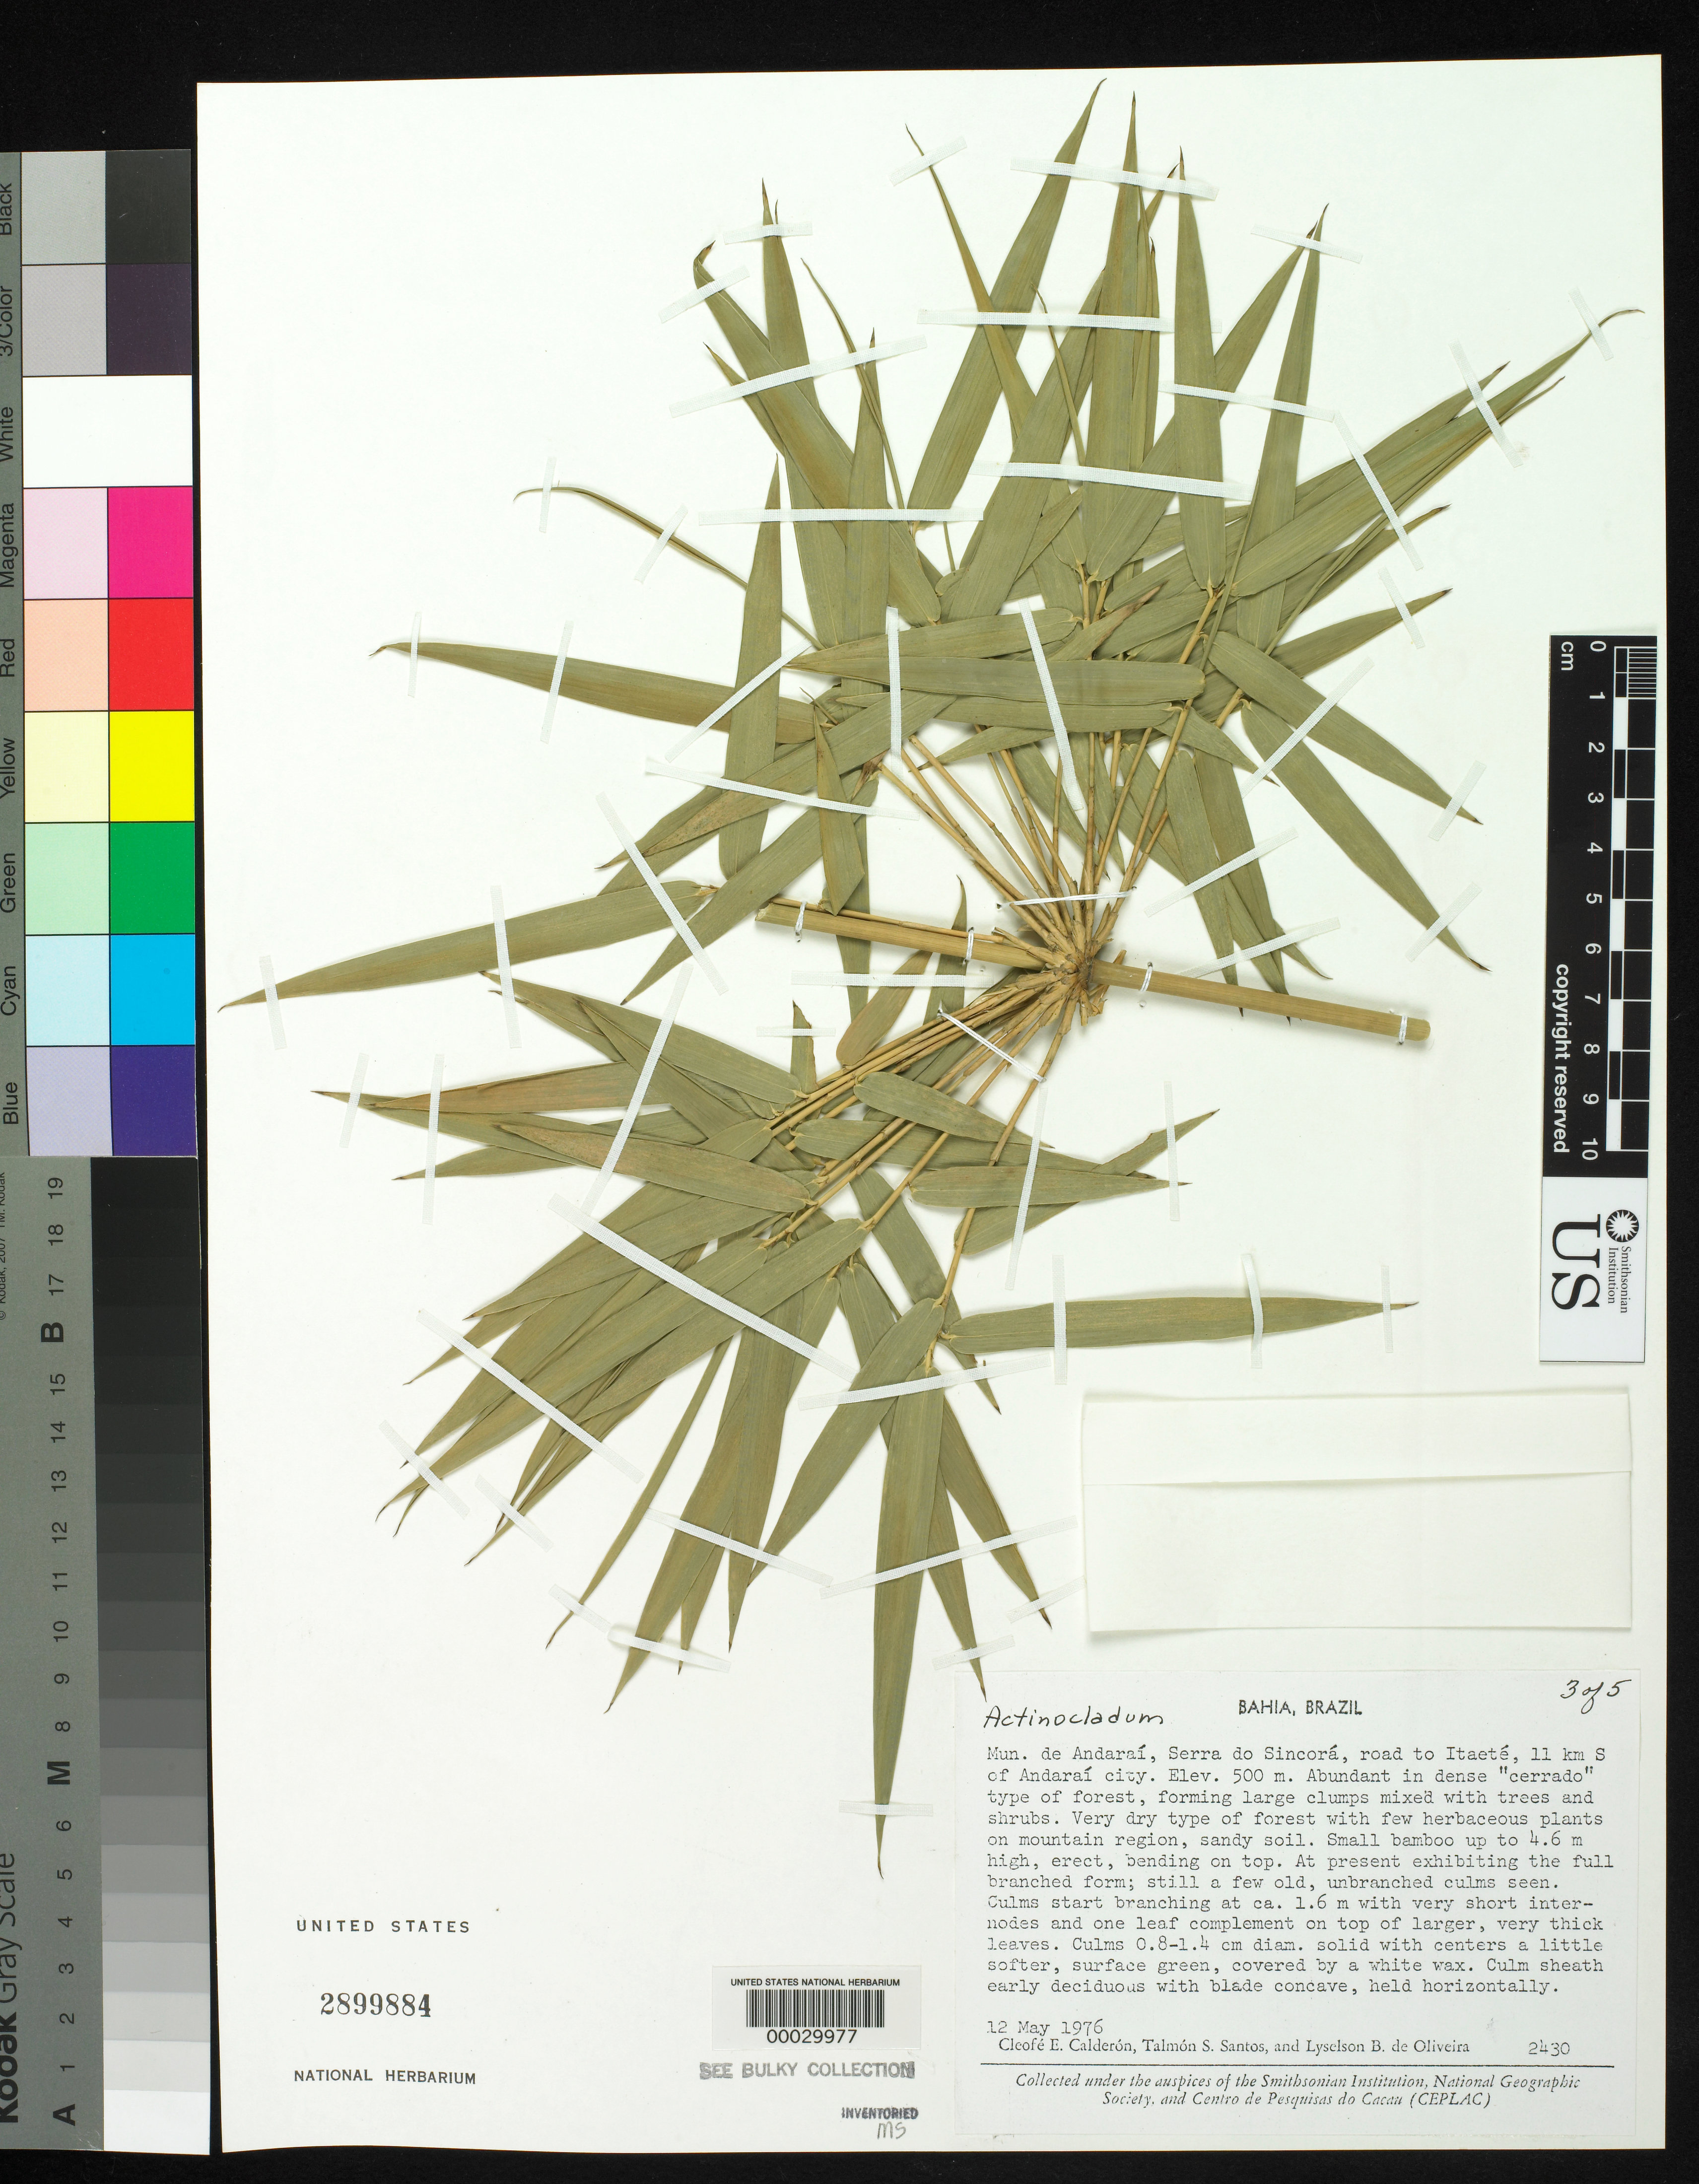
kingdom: Plantae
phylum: Tracheophyta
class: Liliopsida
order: Poales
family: Poaceae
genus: Actinocladum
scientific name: Actinocladum verticillatum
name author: (Nees) McClure ex Soderstr.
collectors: C. E. Calderón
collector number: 2430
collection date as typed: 12 May 1976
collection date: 1976-05-12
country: Brazil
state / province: Bahia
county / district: Andaraí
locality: Serra do sincora, itaete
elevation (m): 500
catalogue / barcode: US 2899884